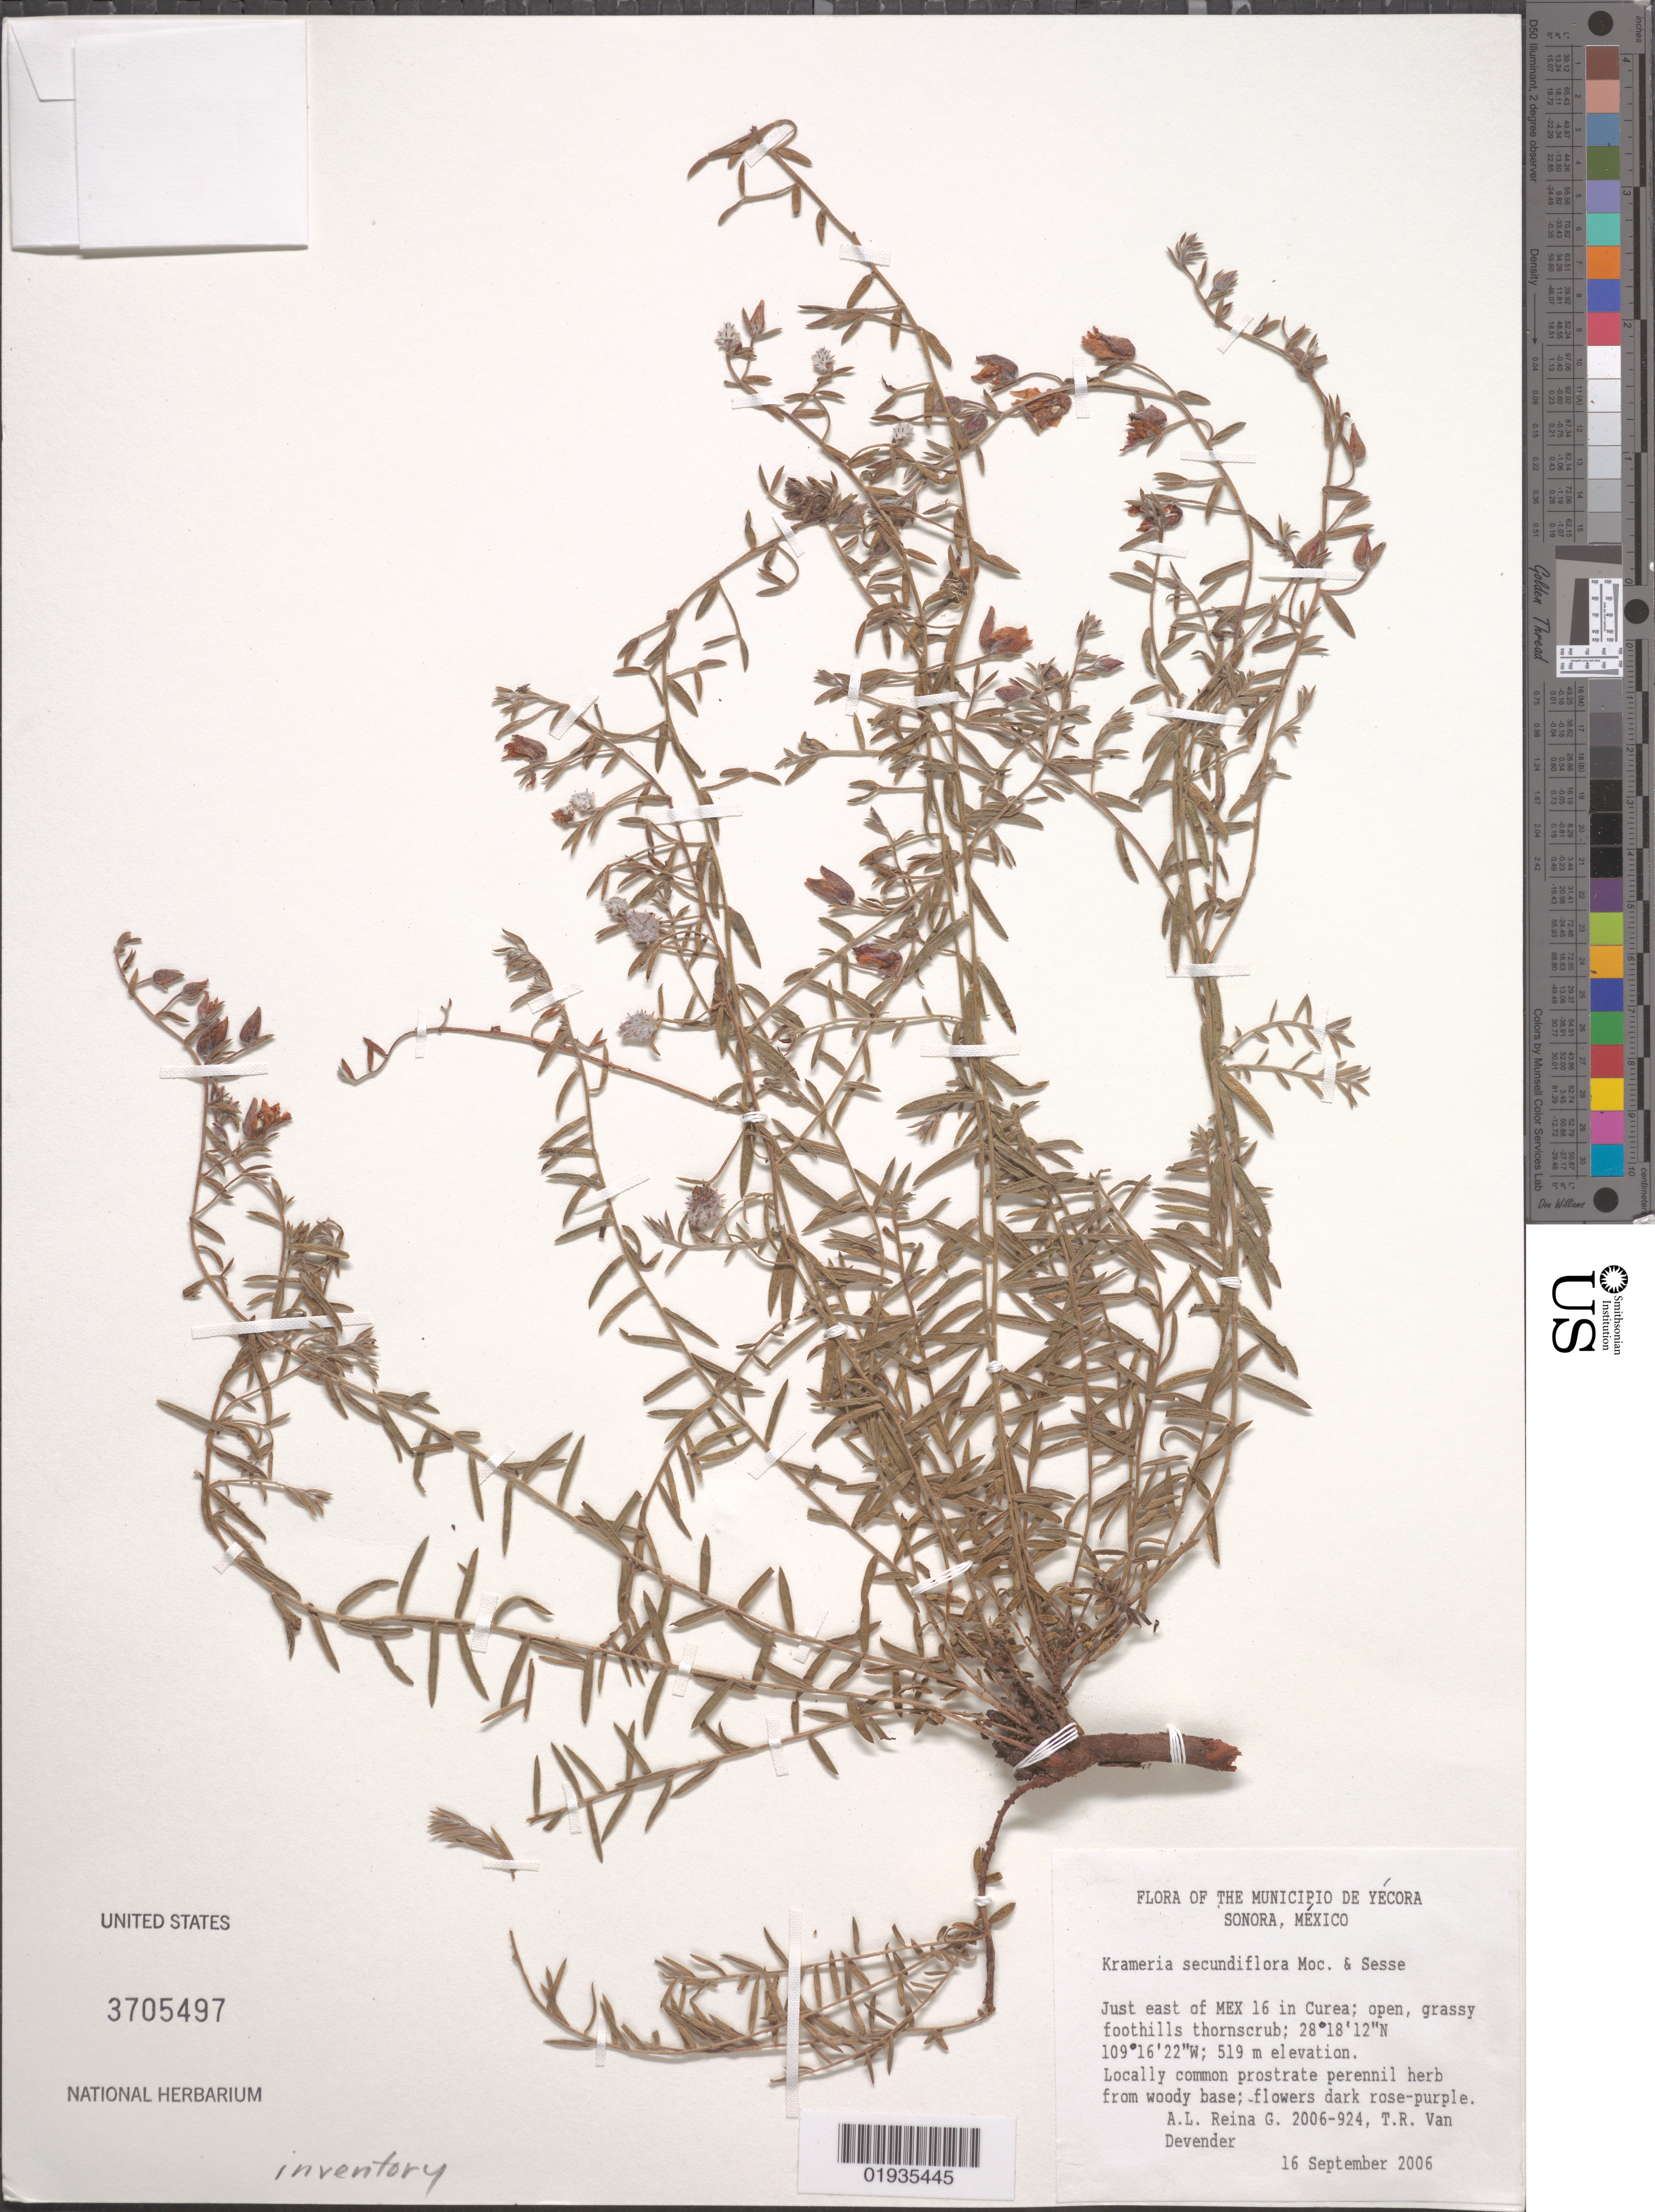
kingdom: Plantae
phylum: Tracheophyta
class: Magnoliopsida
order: Zygophyllales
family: Krameriaceae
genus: Krameria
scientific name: Krameria secundiflora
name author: DC.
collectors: A. L. Reina G. & T. R. Van Devender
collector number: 2006-924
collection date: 2006-09-16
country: Mexico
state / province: Sonora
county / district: Yecora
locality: Just E of MEX16 in Curea.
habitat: Open, grassy foothills thornscrub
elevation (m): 519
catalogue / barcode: US 3705497